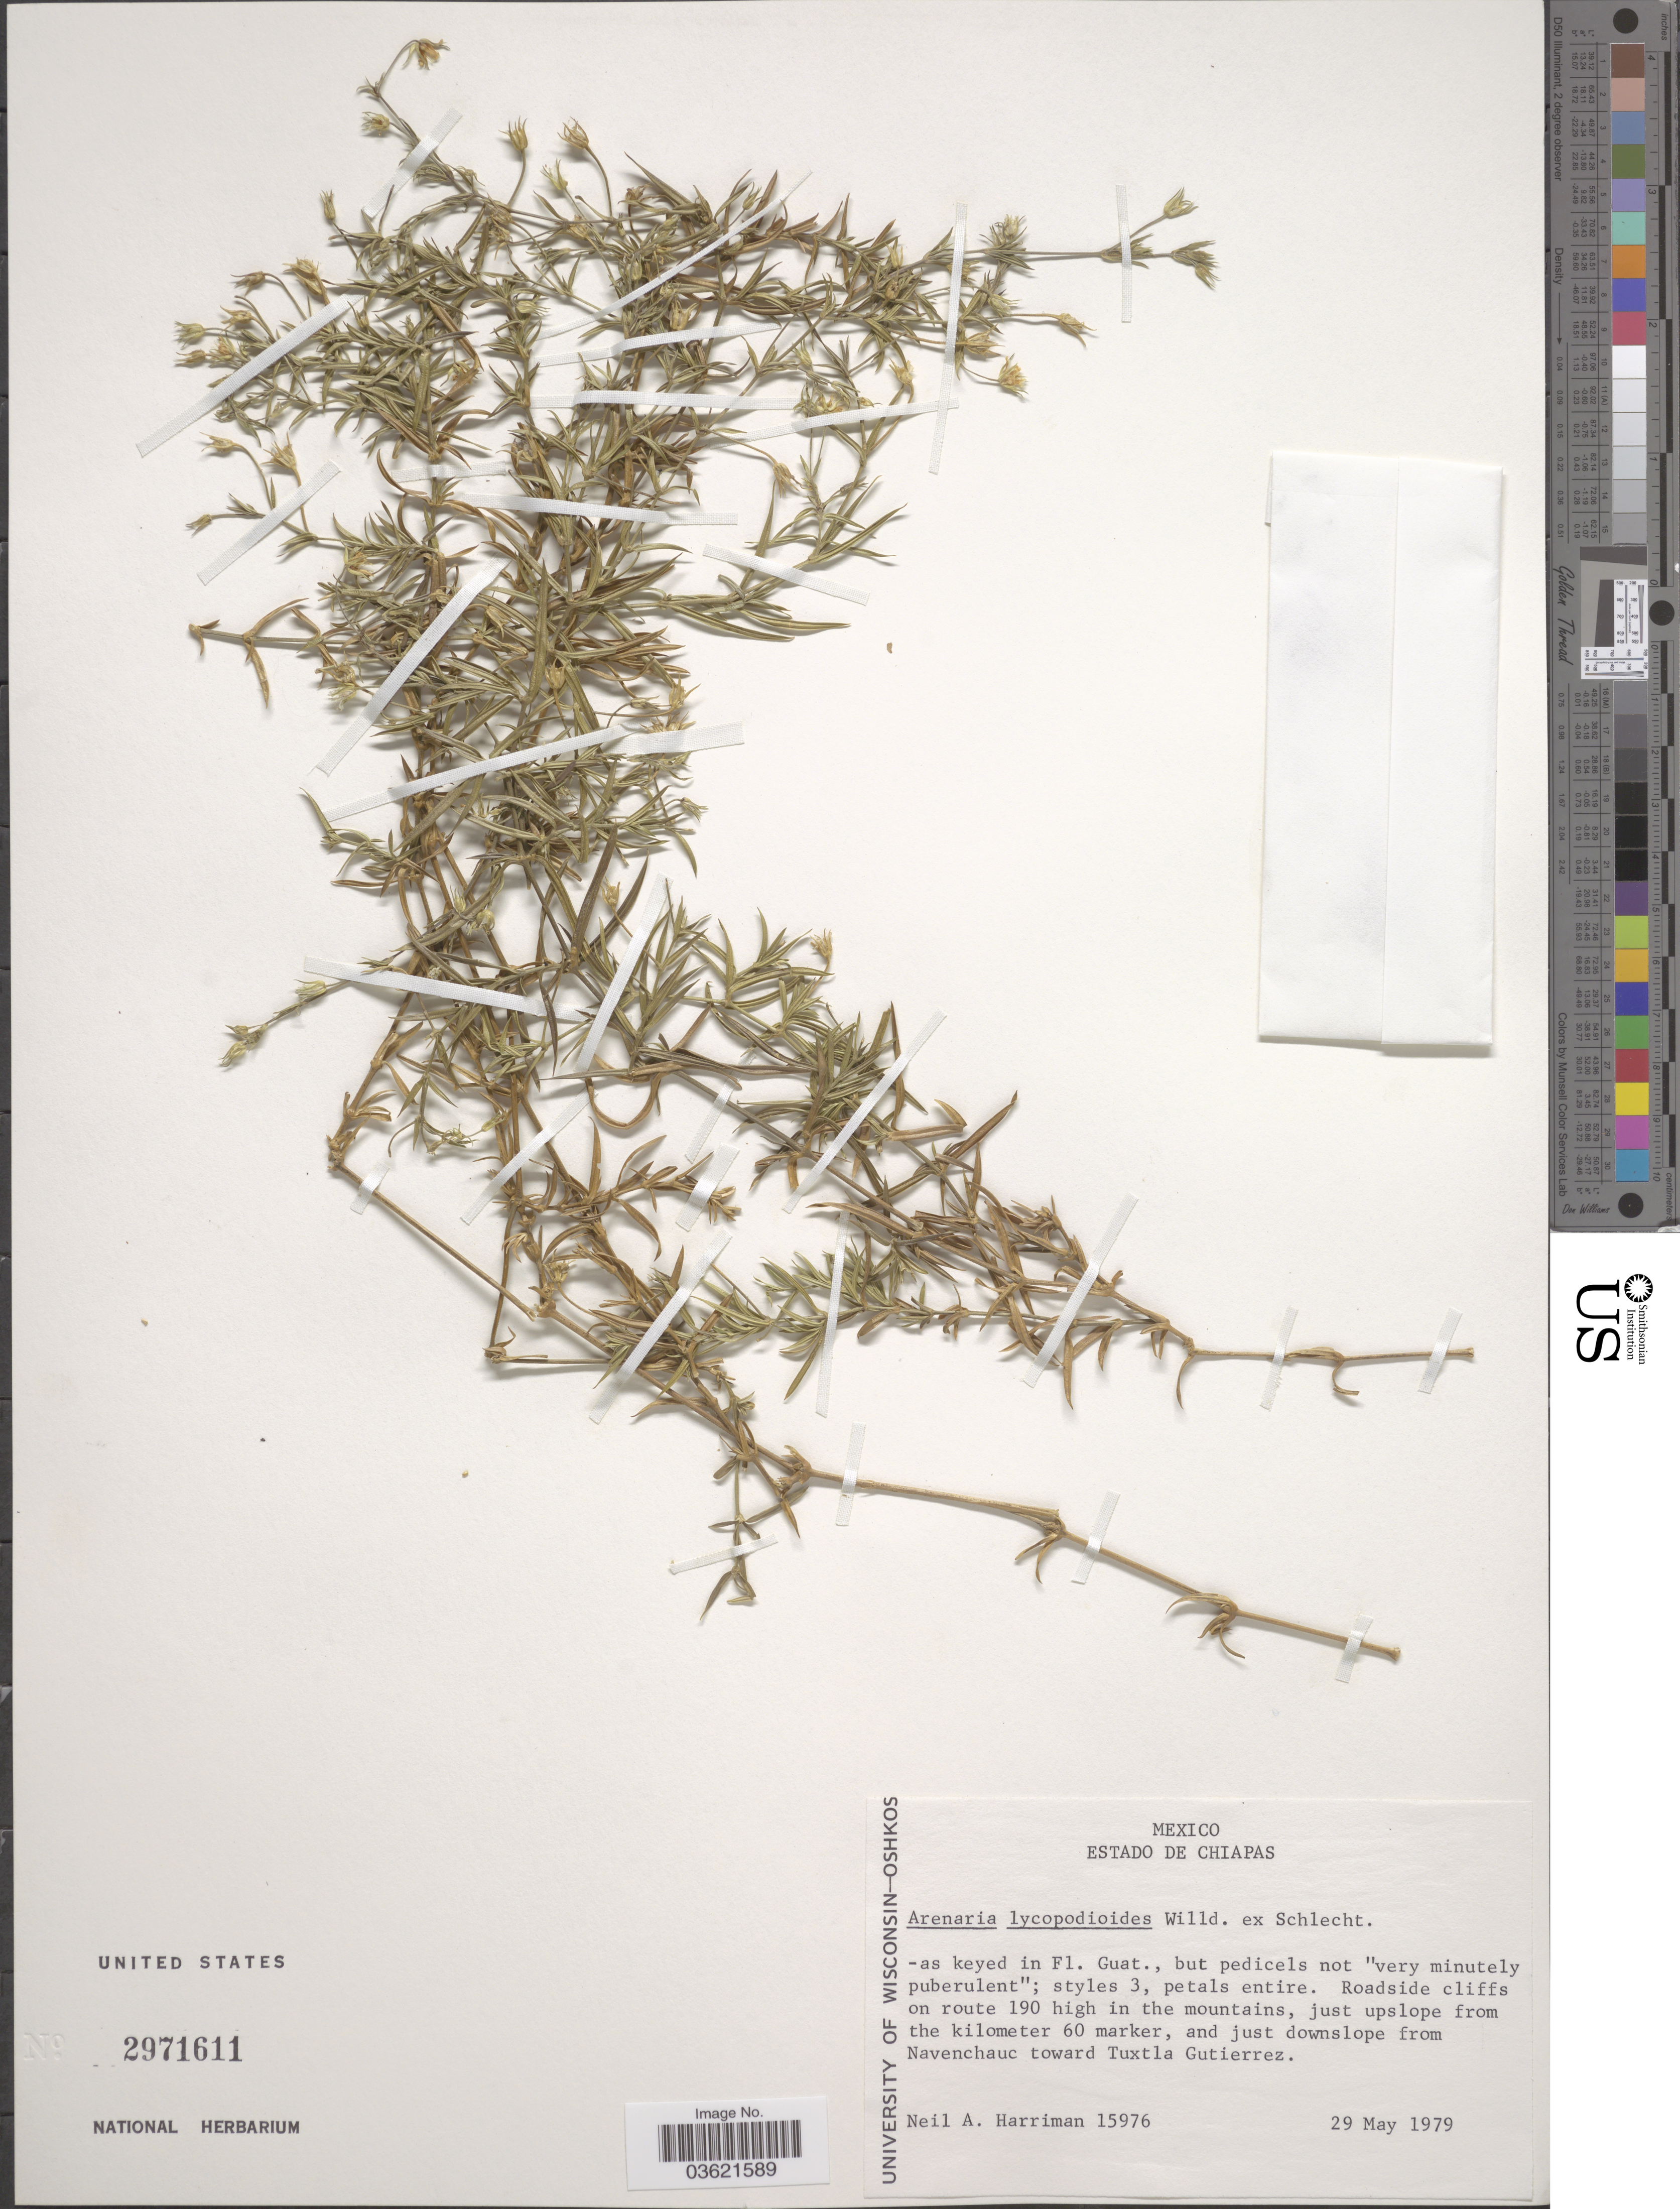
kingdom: Plantae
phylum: Tracheophyta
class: Magnoliopsida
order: Caryophyllales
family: Caryophyllaceae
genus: Arenaria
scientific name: Arenaria lycopodioides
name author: Willd. ex Schltdl.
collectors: N. A. Harriman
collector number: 15976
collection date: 1979-05-29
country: Mexico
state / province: Chiapas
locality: Roadside cliffs on route 190 high in the mountains, just upslope from the kilometer 60 marker, and just downslope from Navenchauc toward Tuxtla Gutierrez.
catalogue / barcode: US 2971611